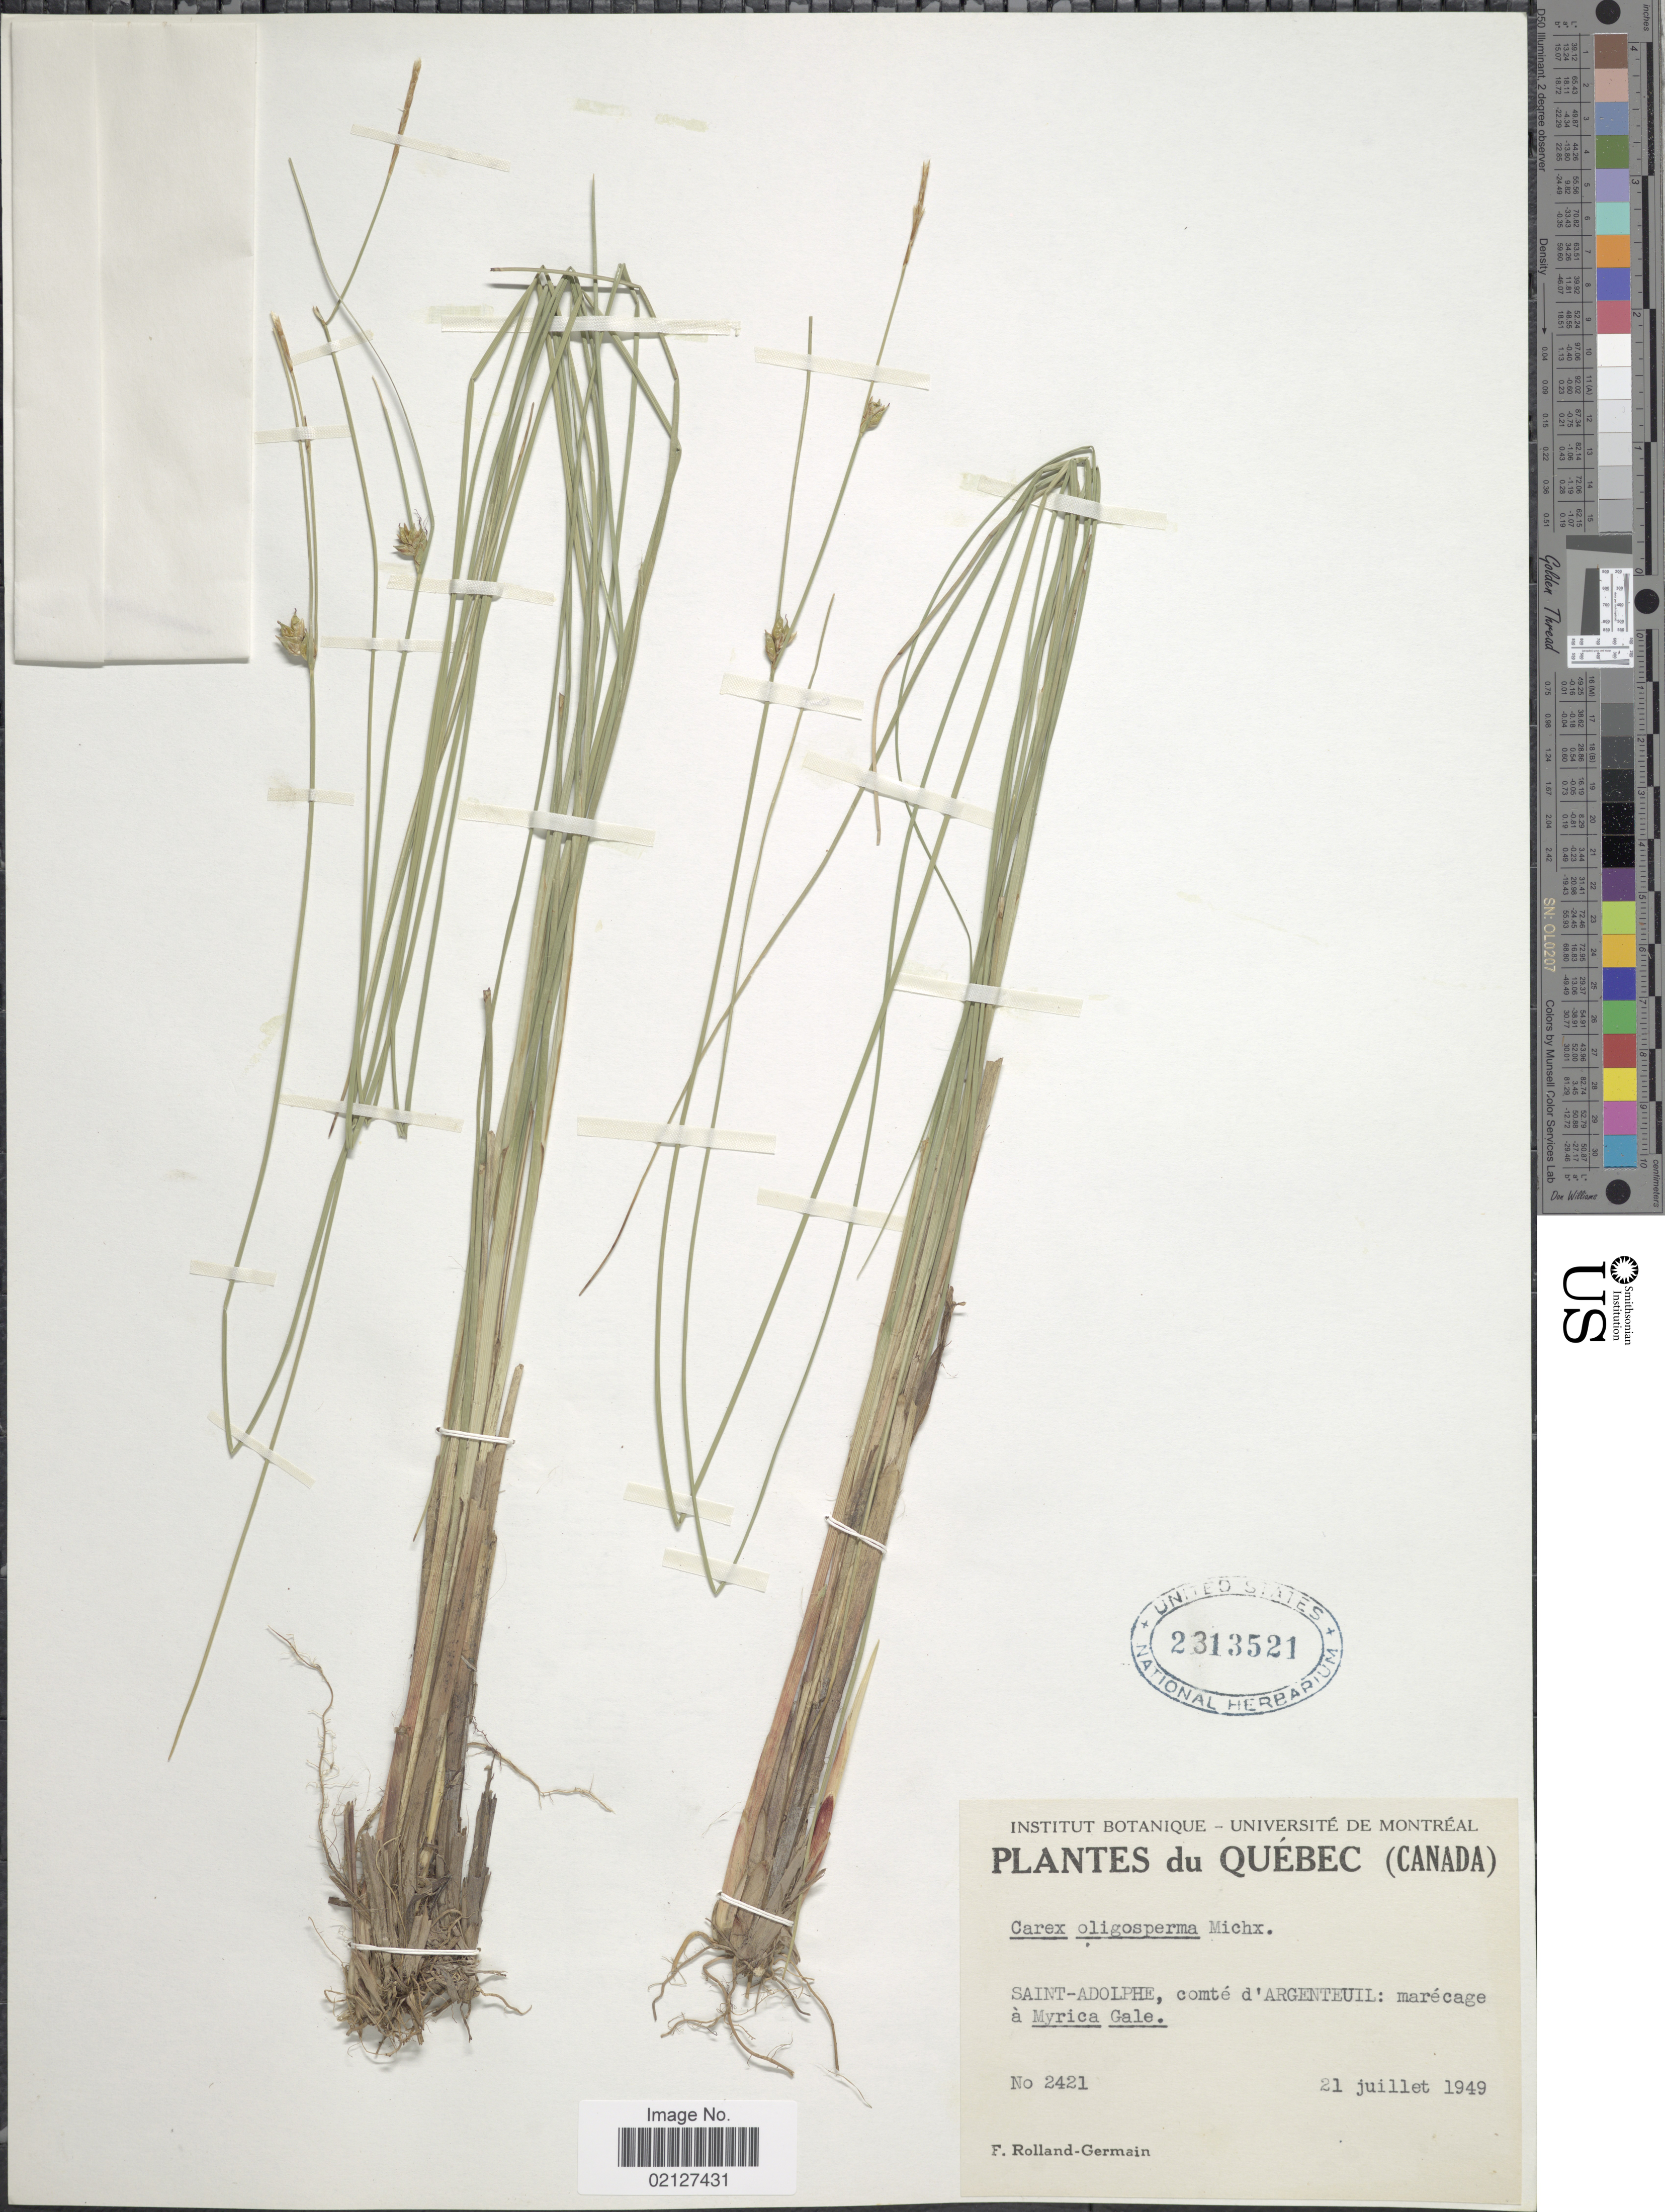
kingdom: Plantae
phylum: Tracheophyta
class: Liliopsida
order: Poales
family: Cyperaceae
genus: Carex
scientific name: Carex oligosperma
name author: Michx.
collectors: Rolland-Germain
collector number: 2421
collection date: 1949-07-21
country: Canada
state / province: Quebec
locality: Saint-Adlophe, comte d'Argenteuil: marecage a Myrica Gale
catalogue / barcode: US 2313521